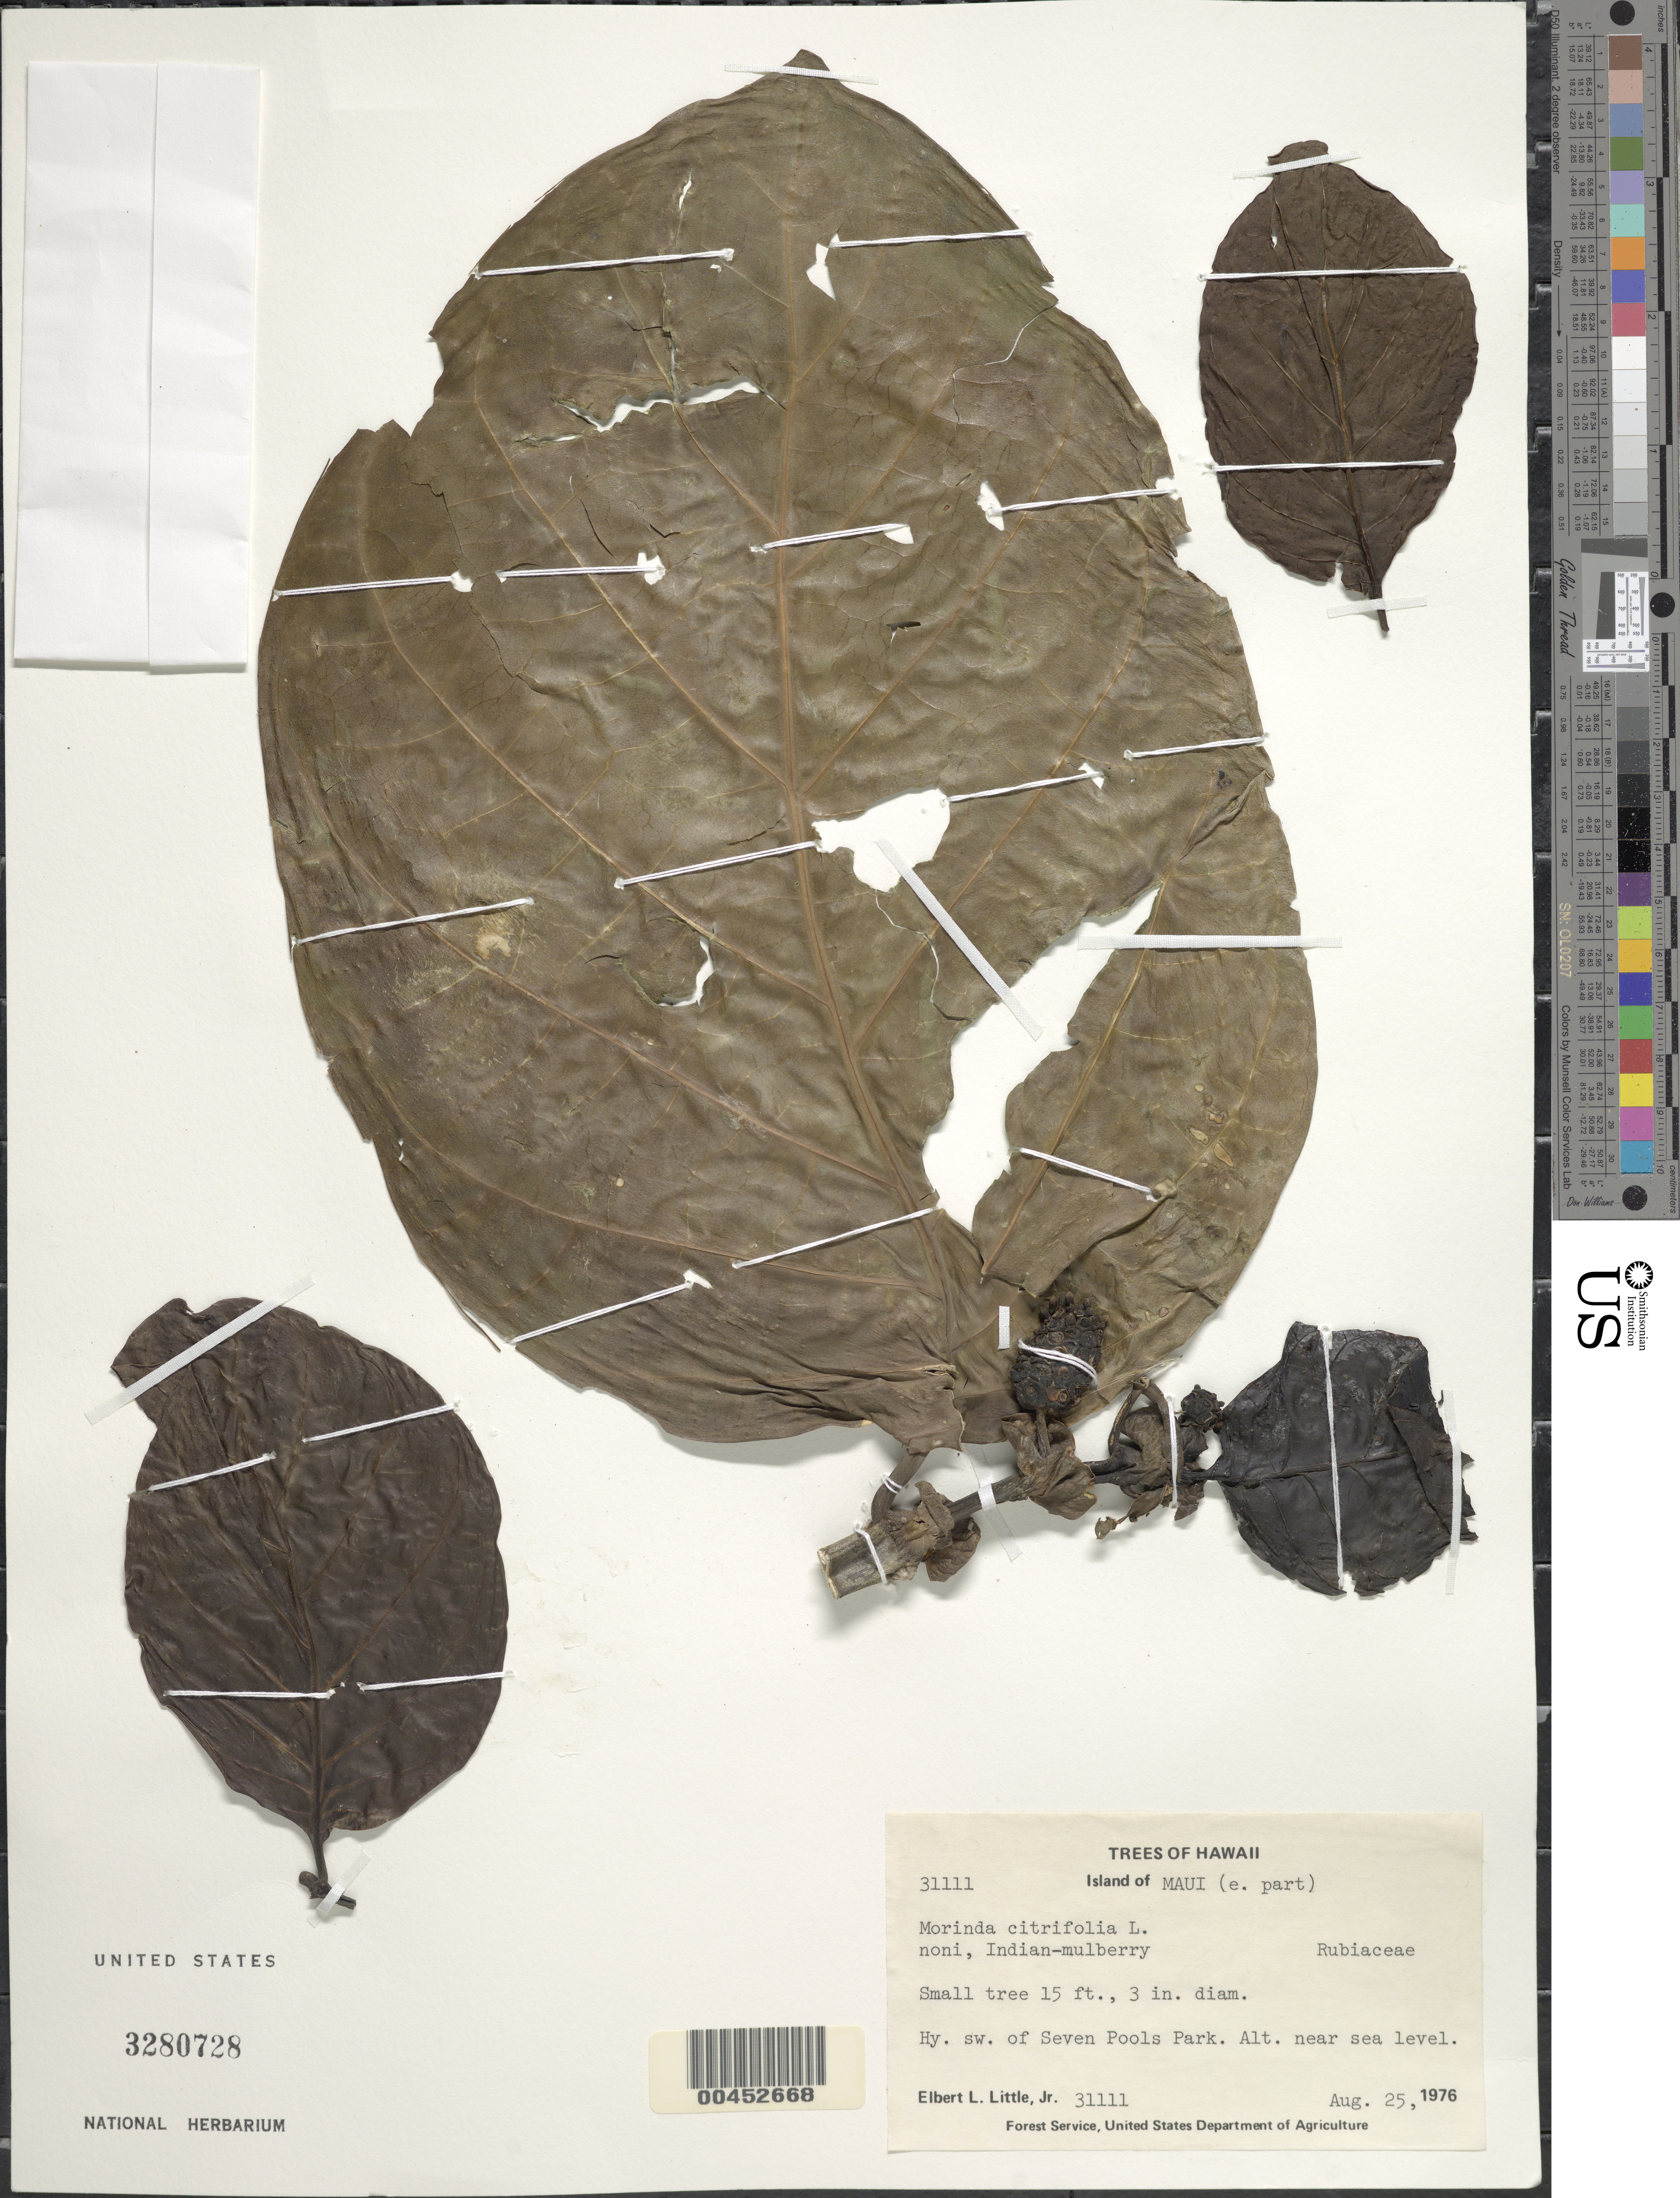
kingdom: Plantae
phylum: Tracheophyta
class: Magnoliopsida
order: Gentianales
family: Rubiaceae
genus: Morinda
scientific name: Morinda citrifolia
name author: L.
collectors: E. L. Little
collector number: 31111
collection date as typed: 25 Aug 1976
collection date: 1976-08-25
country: United States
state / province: Hawaii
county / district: Maui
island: Maui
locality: E part of Maui, highway SW of Seven Pools Park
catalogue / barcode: US 3280728